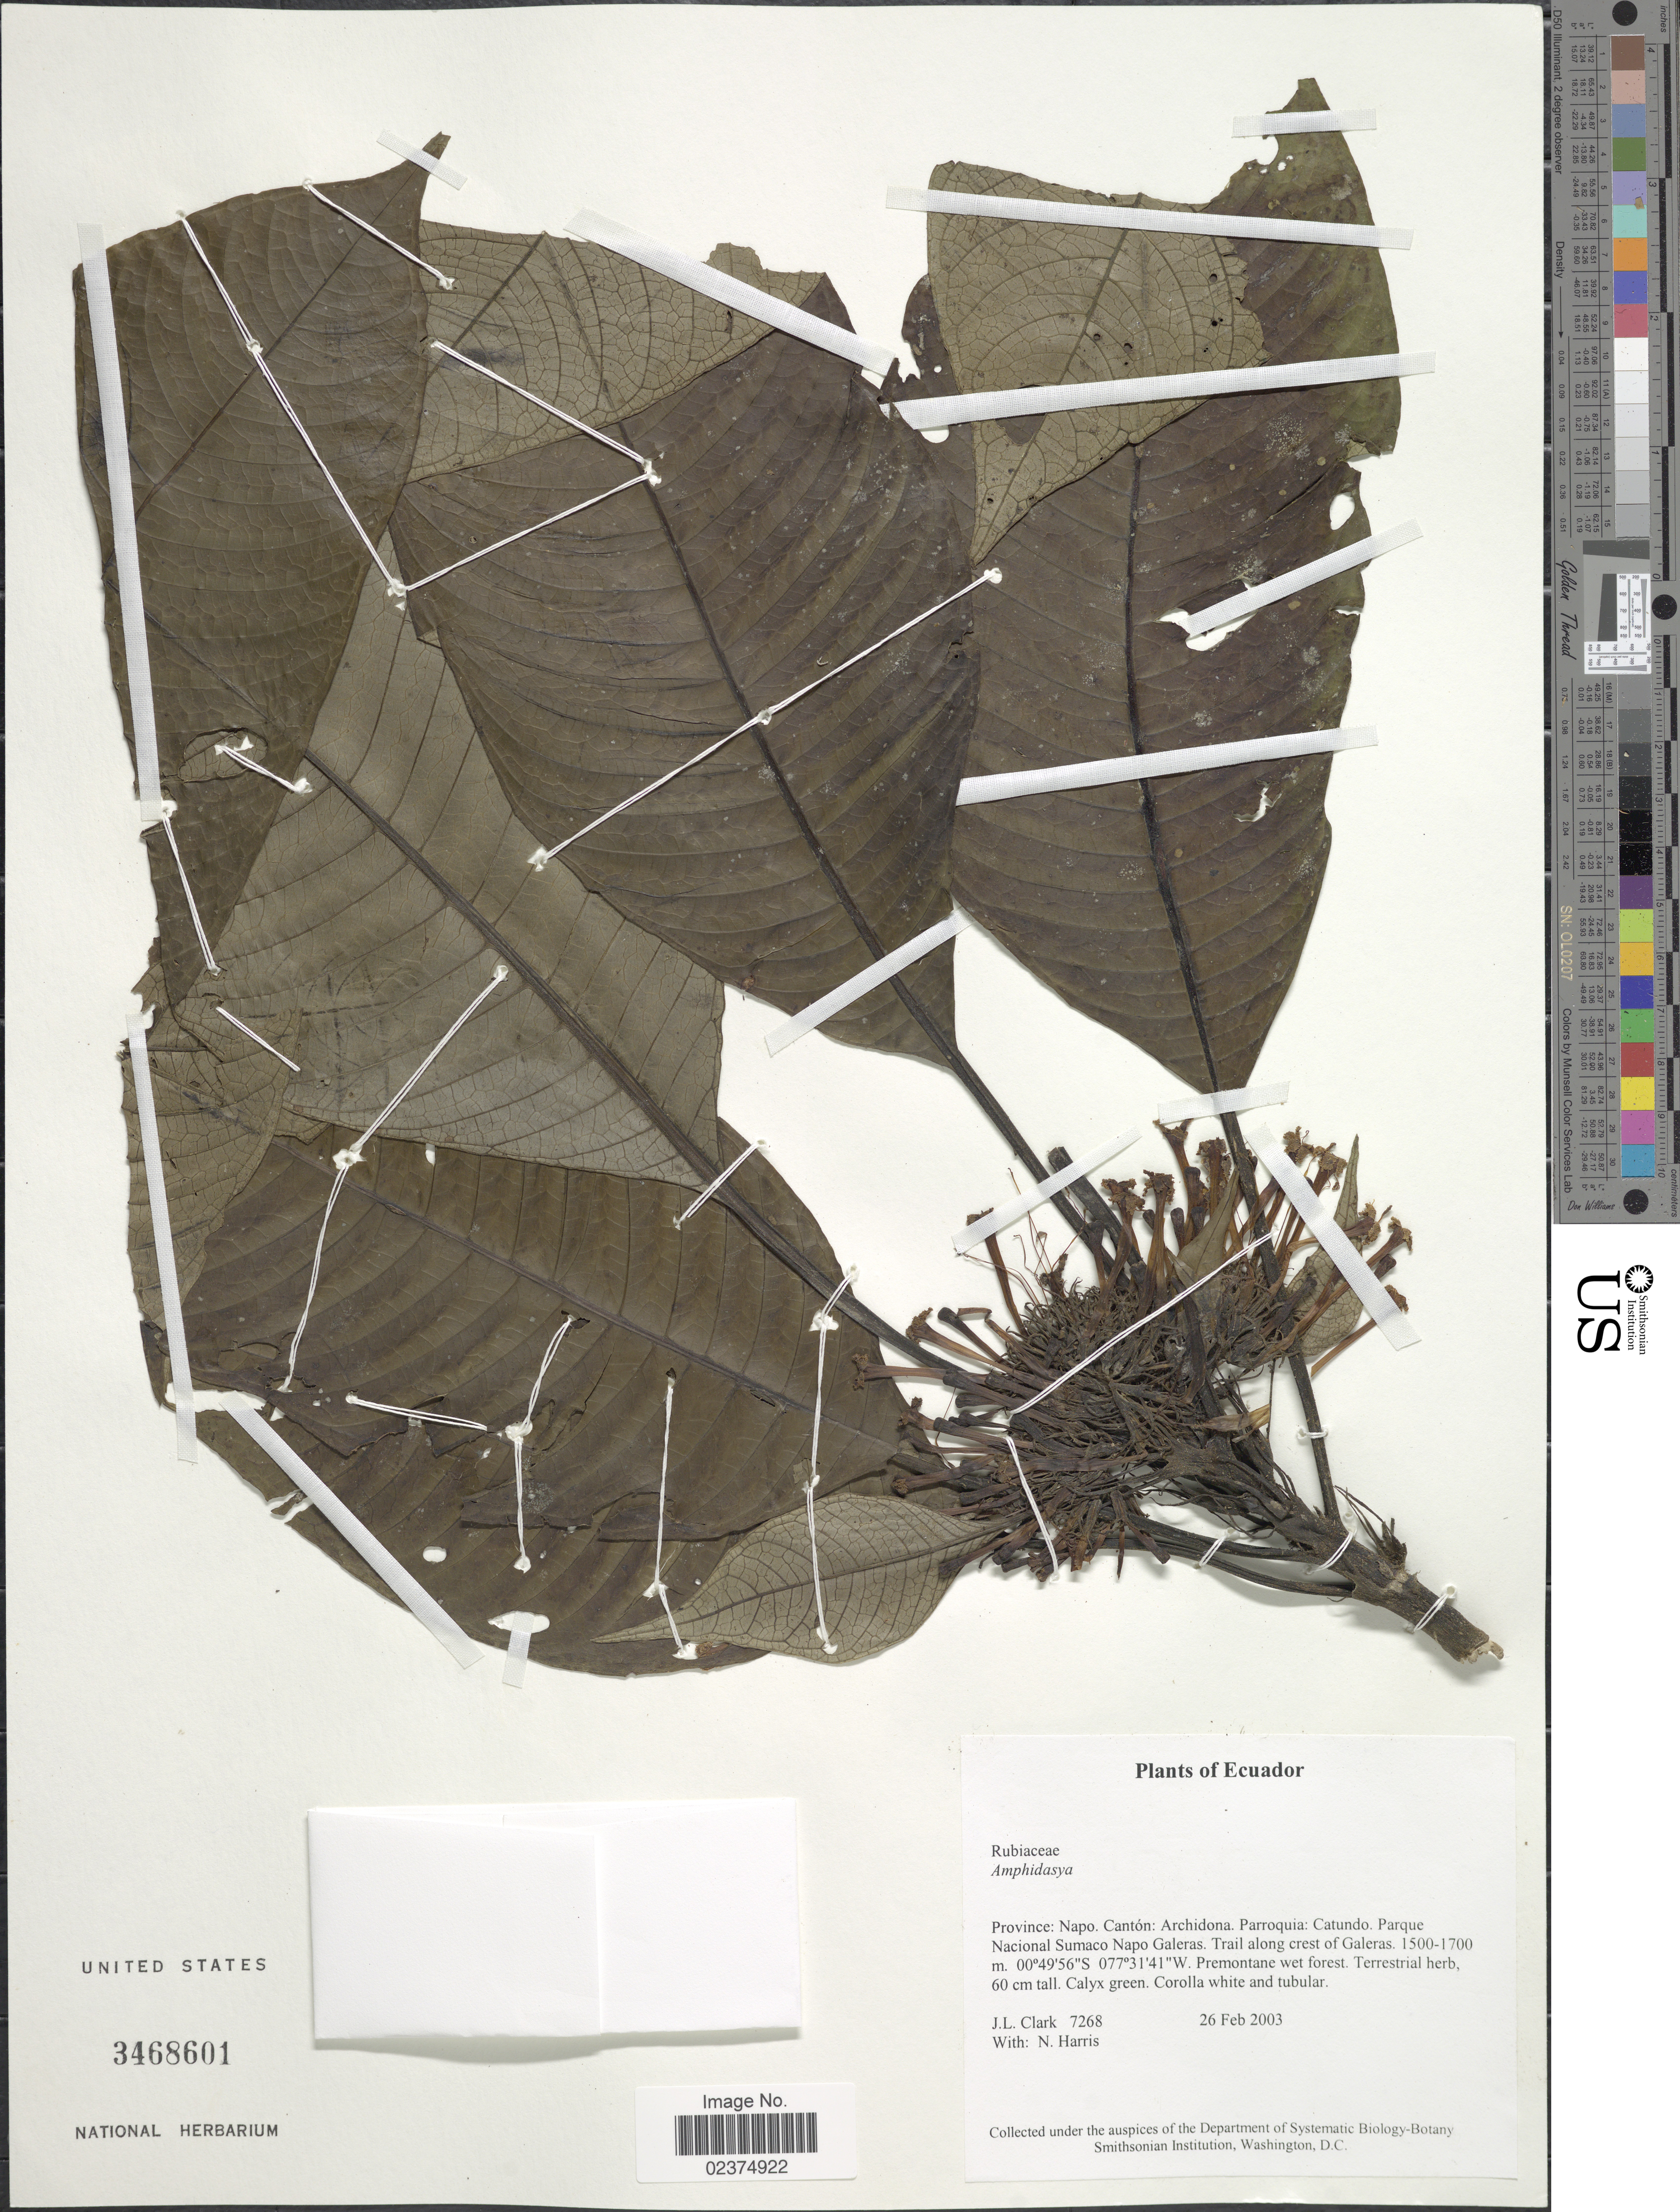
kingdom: Plantae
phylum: Tracheophyta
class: Magnoliopsida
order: Gentianales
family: Rubiaceae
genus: Amphidasya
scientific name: Amphidasya sp.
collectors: J. L. Clark & N. Harris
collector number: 7268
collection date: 2003-02-26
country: Ecuador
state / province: Napo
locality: Province: Napo. Canton: Archidona. Parroquia: Catundo. Parque Nacional Sumaco Napo Galeras. Trail along crest of Galeras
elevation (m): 1500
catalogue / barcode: US 3468601